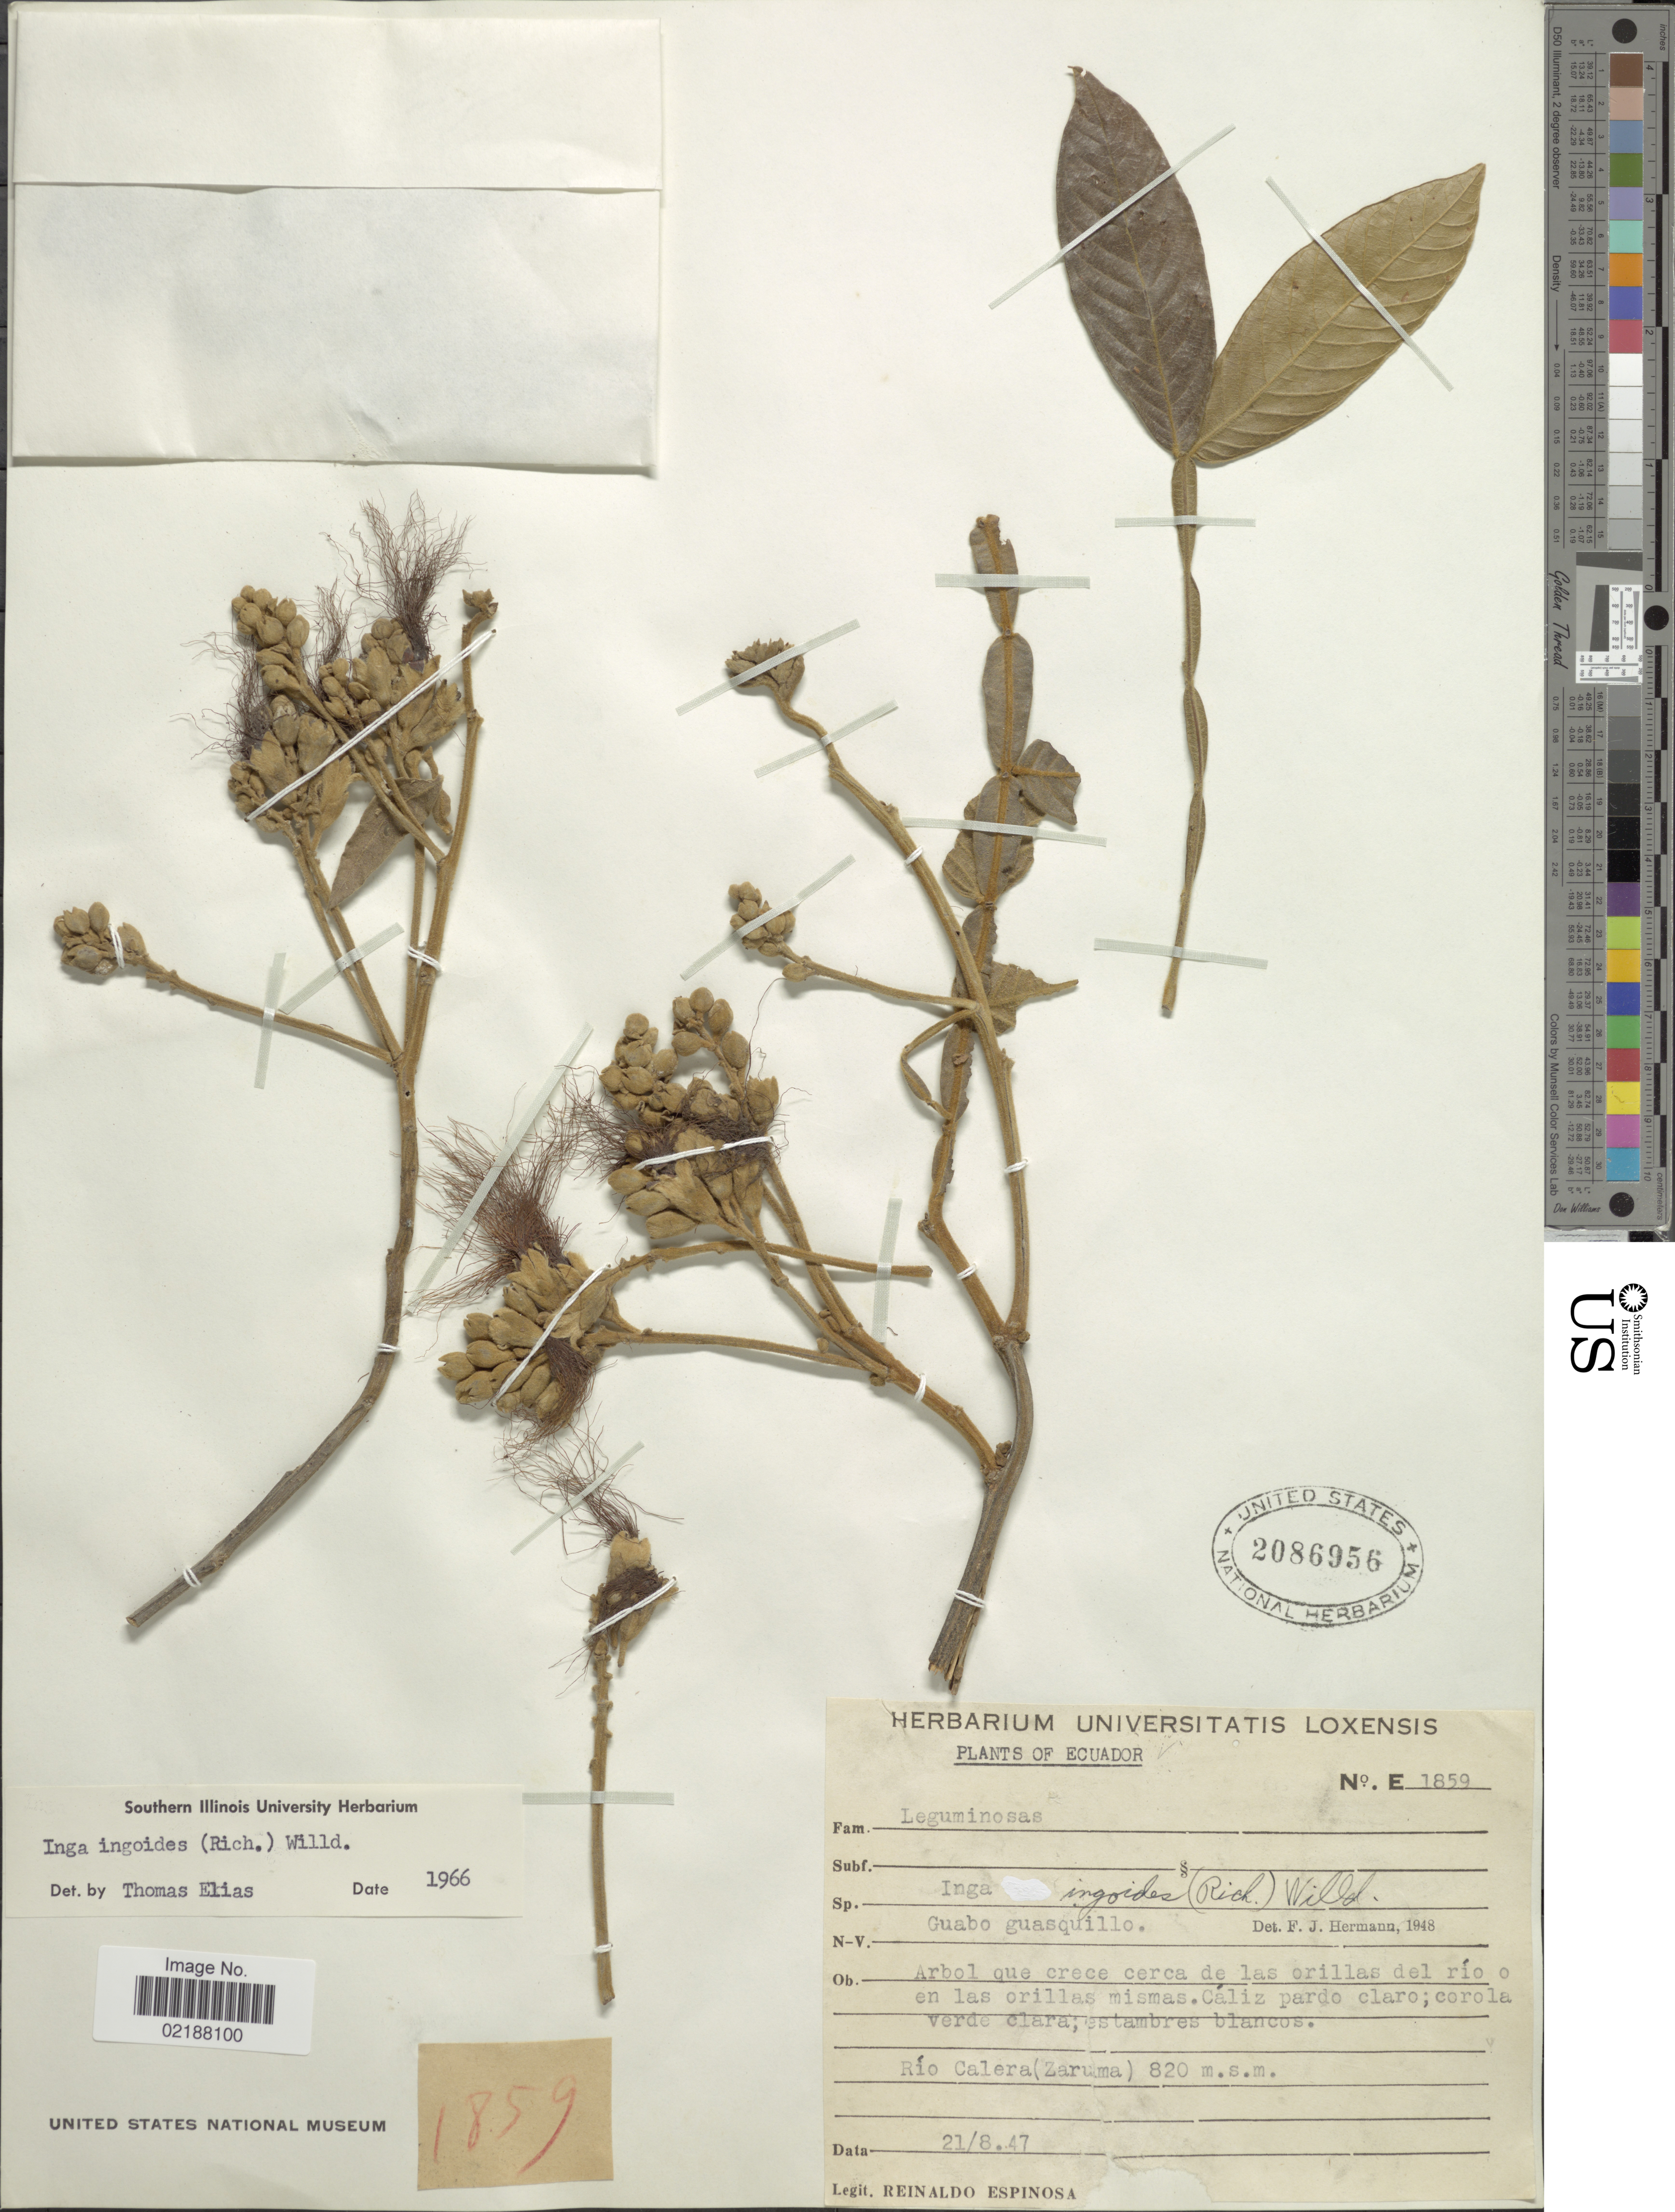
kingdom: Plantae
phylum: Tracheophyta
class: Magnoliopsida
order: Fabales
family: Fabaceae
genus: Inga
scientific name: Inga ingoides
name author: (Rich.) Willd.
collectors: R. Espinosa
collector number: E1859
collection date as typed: Transcribed d/m/y: 21/8/47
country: Ecuador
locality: Río Calera (Zaruma)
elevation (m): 820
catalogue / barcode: US 2086956